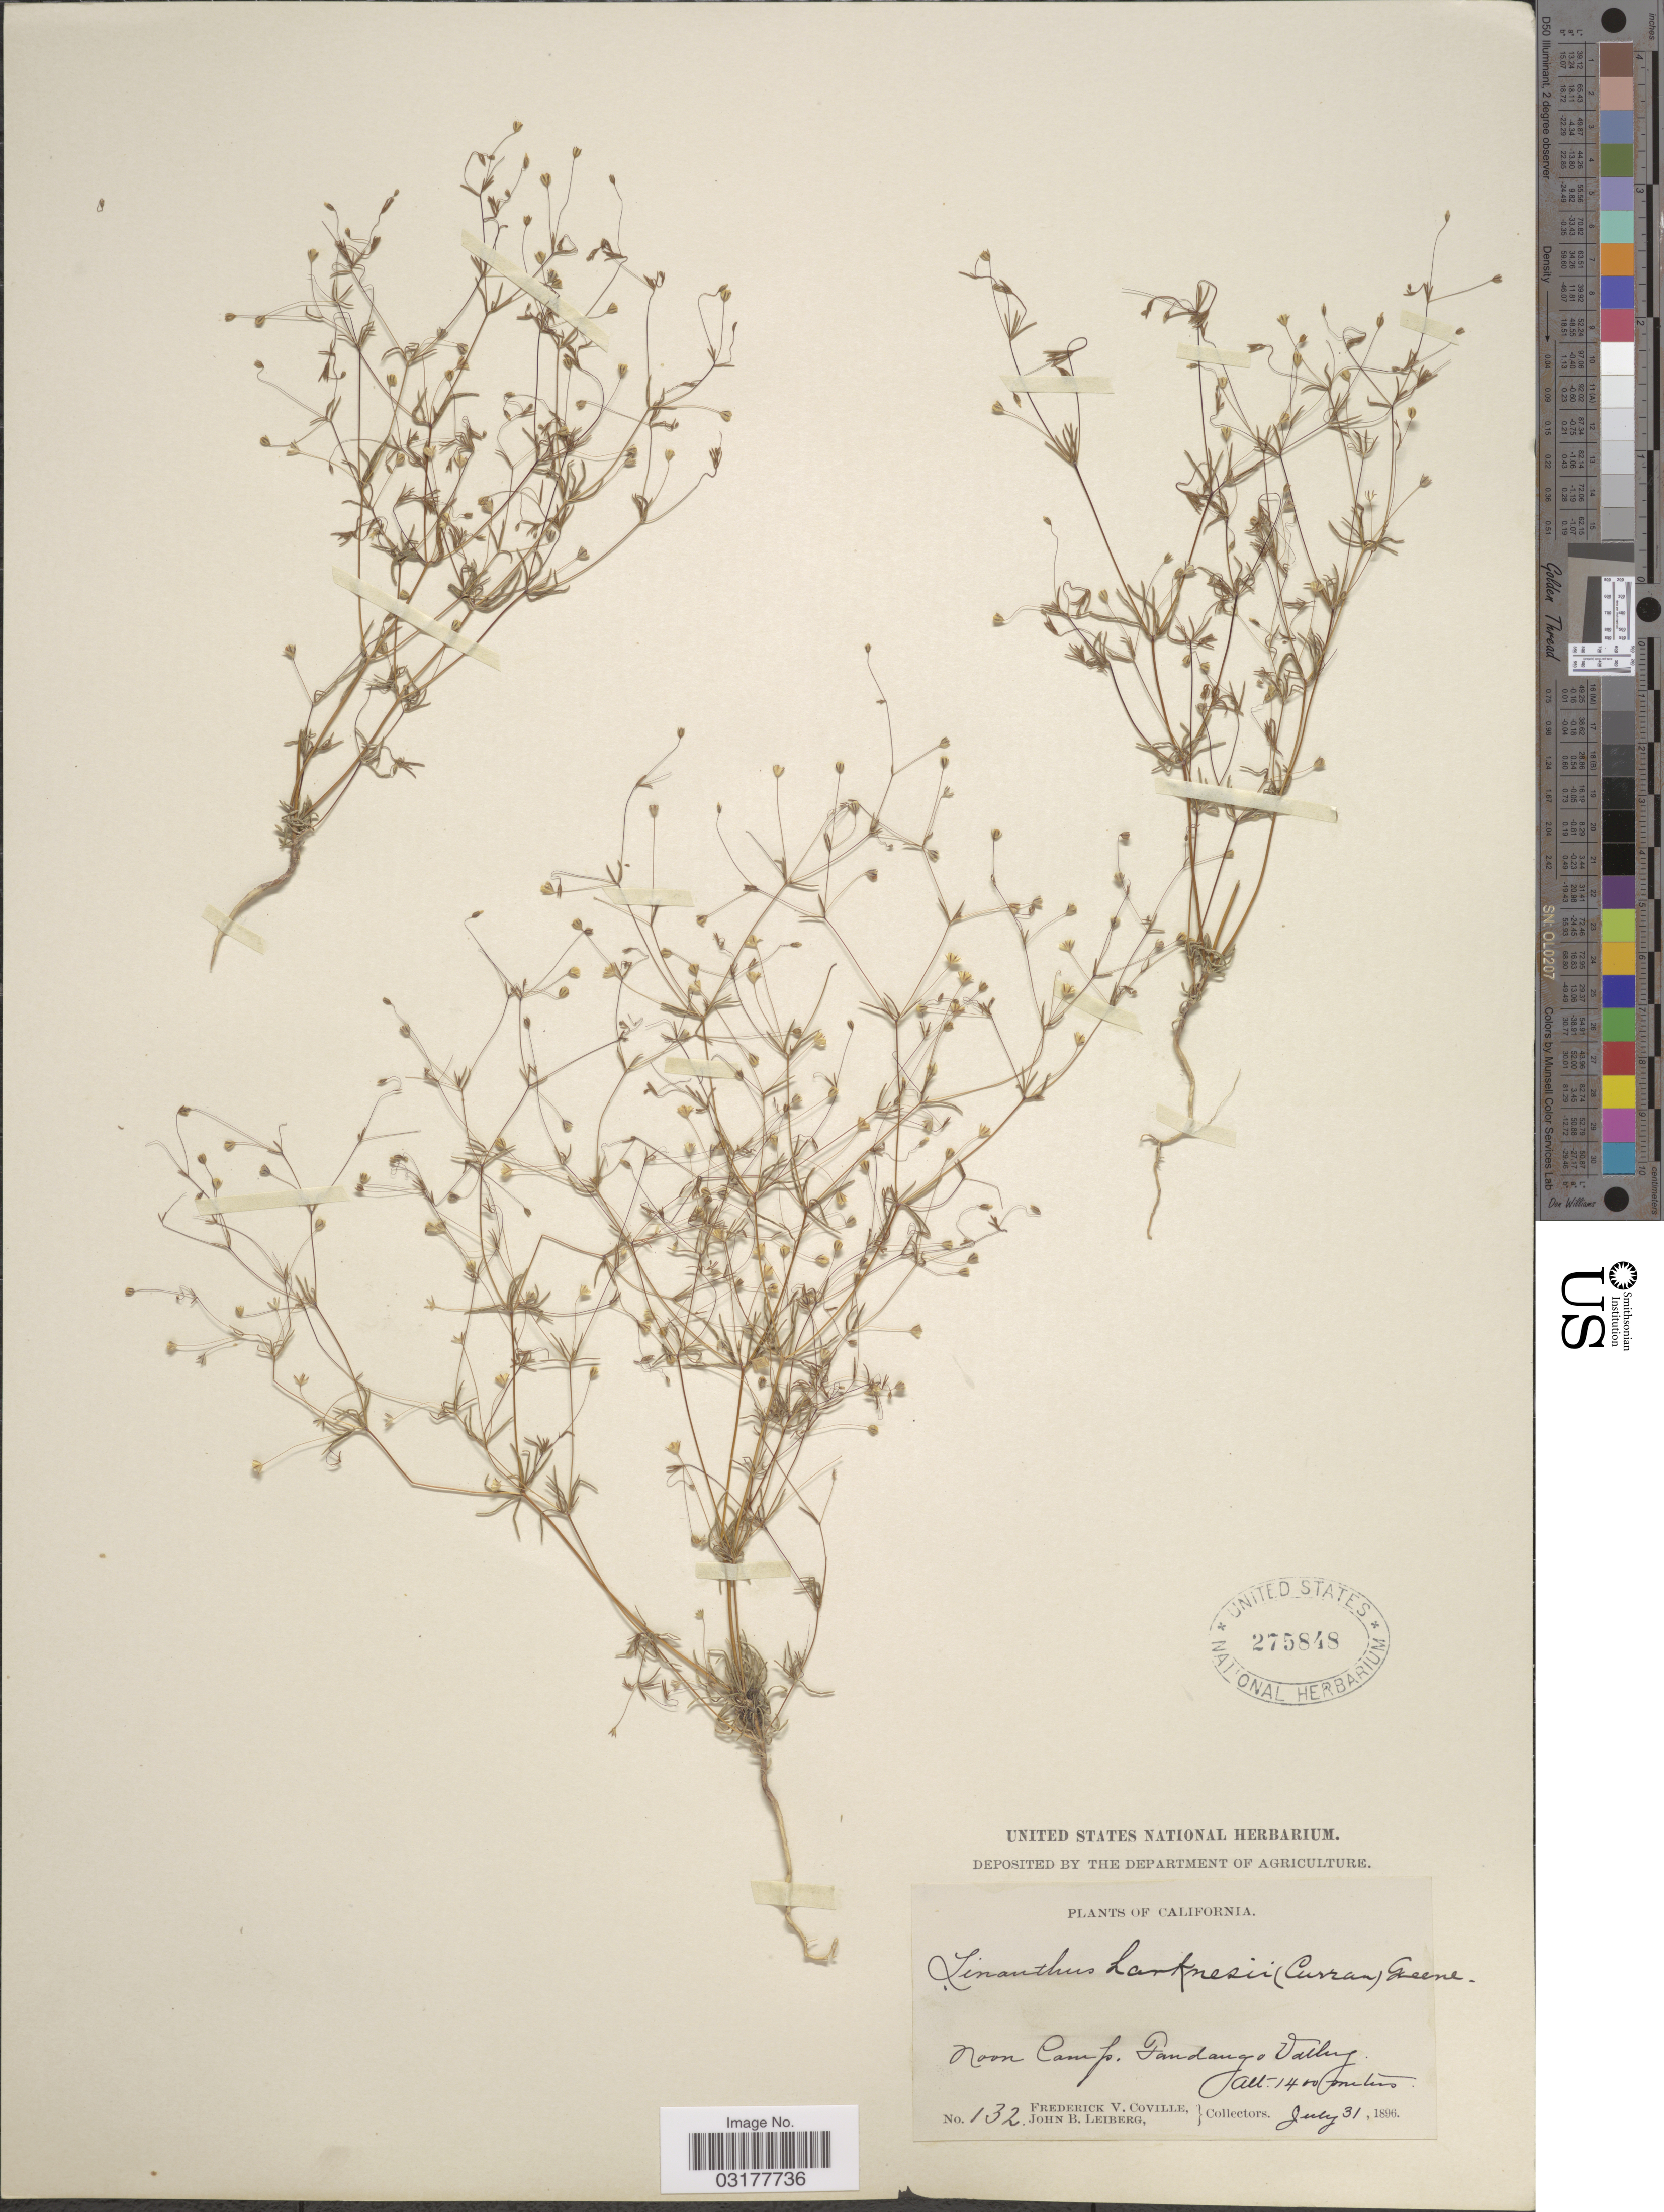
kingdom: Plantae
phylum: Tracheophyta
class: Magnoliopsida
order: Ericales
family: Polemoniaceae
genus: Leptosiphon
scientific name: Leptosiphon harknessii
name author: (Curran) J.M. Porter & L.A. Johnson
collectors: F. V. Coville & J. B. Leiberg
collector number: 132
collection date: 1896-07-31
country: United States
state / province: California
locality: Noon Camp, Fandango Valley.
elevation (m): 1400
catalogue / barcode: US 275848